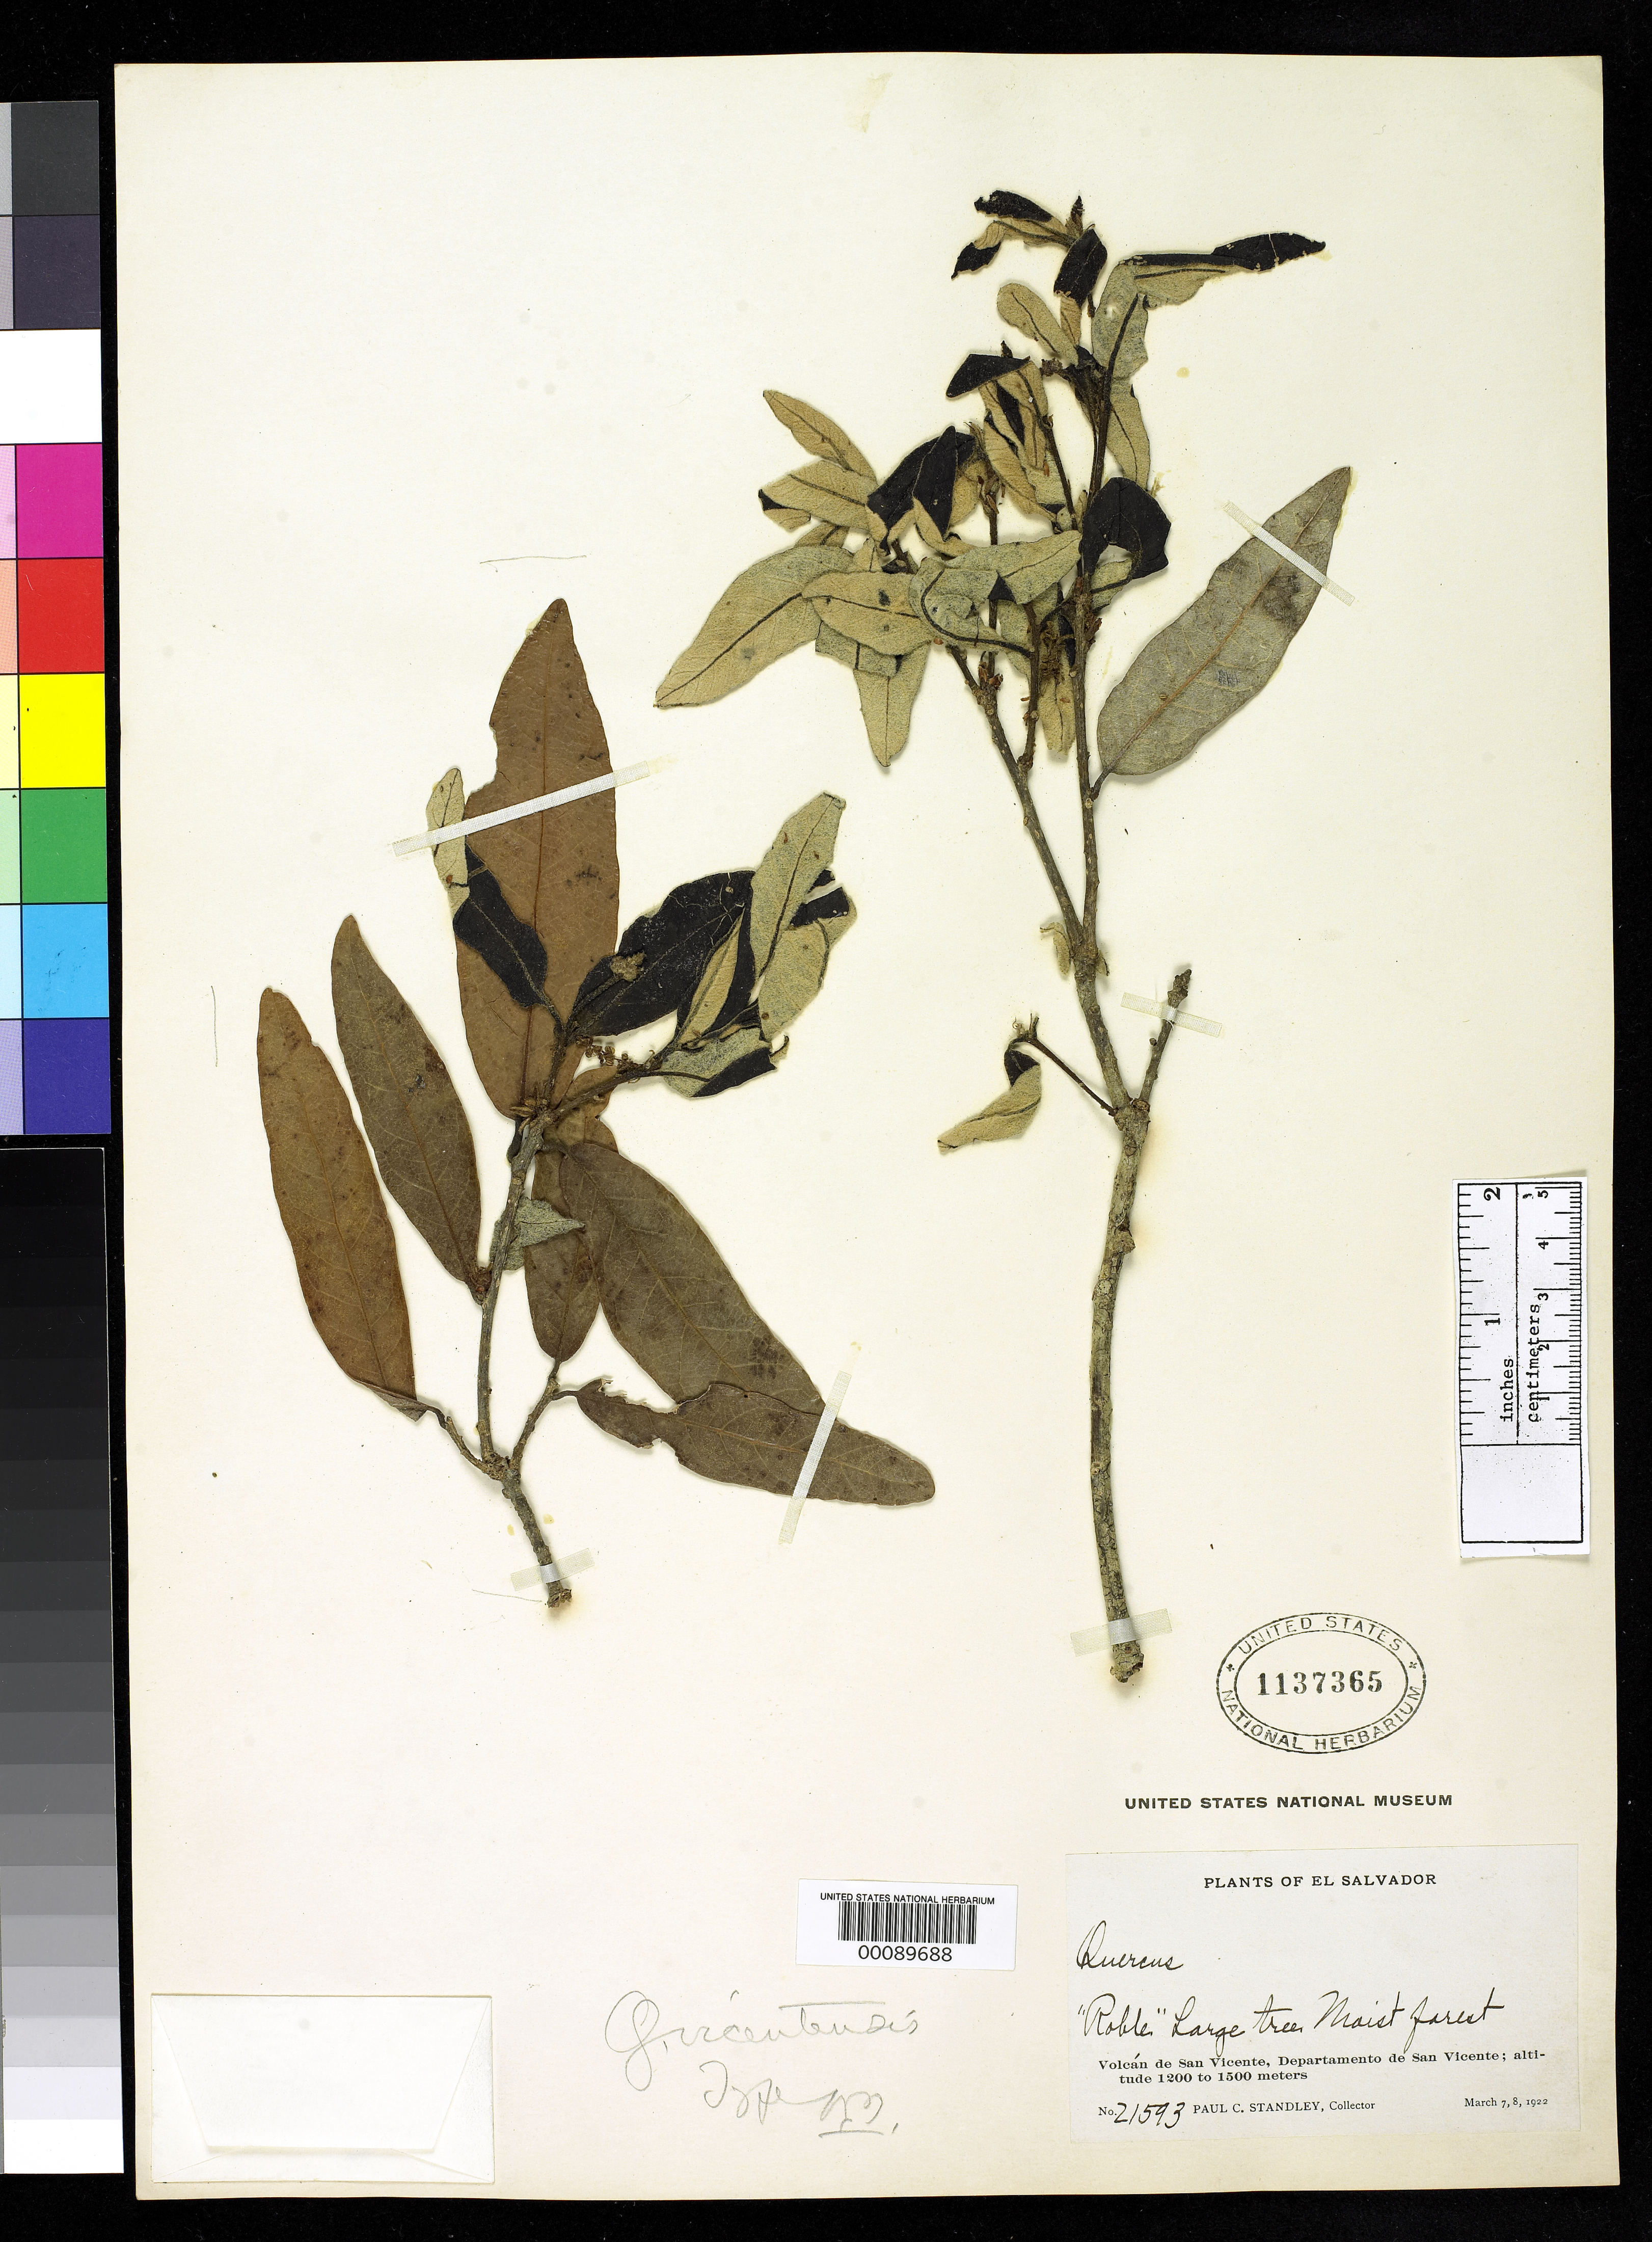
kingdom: Plantae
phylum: Tracheophyta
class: Magnoliopsida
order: Fagales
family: Fagaceae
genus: Quercus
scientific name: Quercus vicentensis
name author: Trel.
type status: Holotype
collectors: P. C. Standley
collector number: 21593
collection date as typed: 07 Mar 1922 to 08 Mar 1922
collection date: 1922-03-07/1922-03-08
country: El Salvador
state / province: San Vincente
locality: Volcan de San Vicente.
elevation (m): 1200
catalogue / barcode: US 1137365